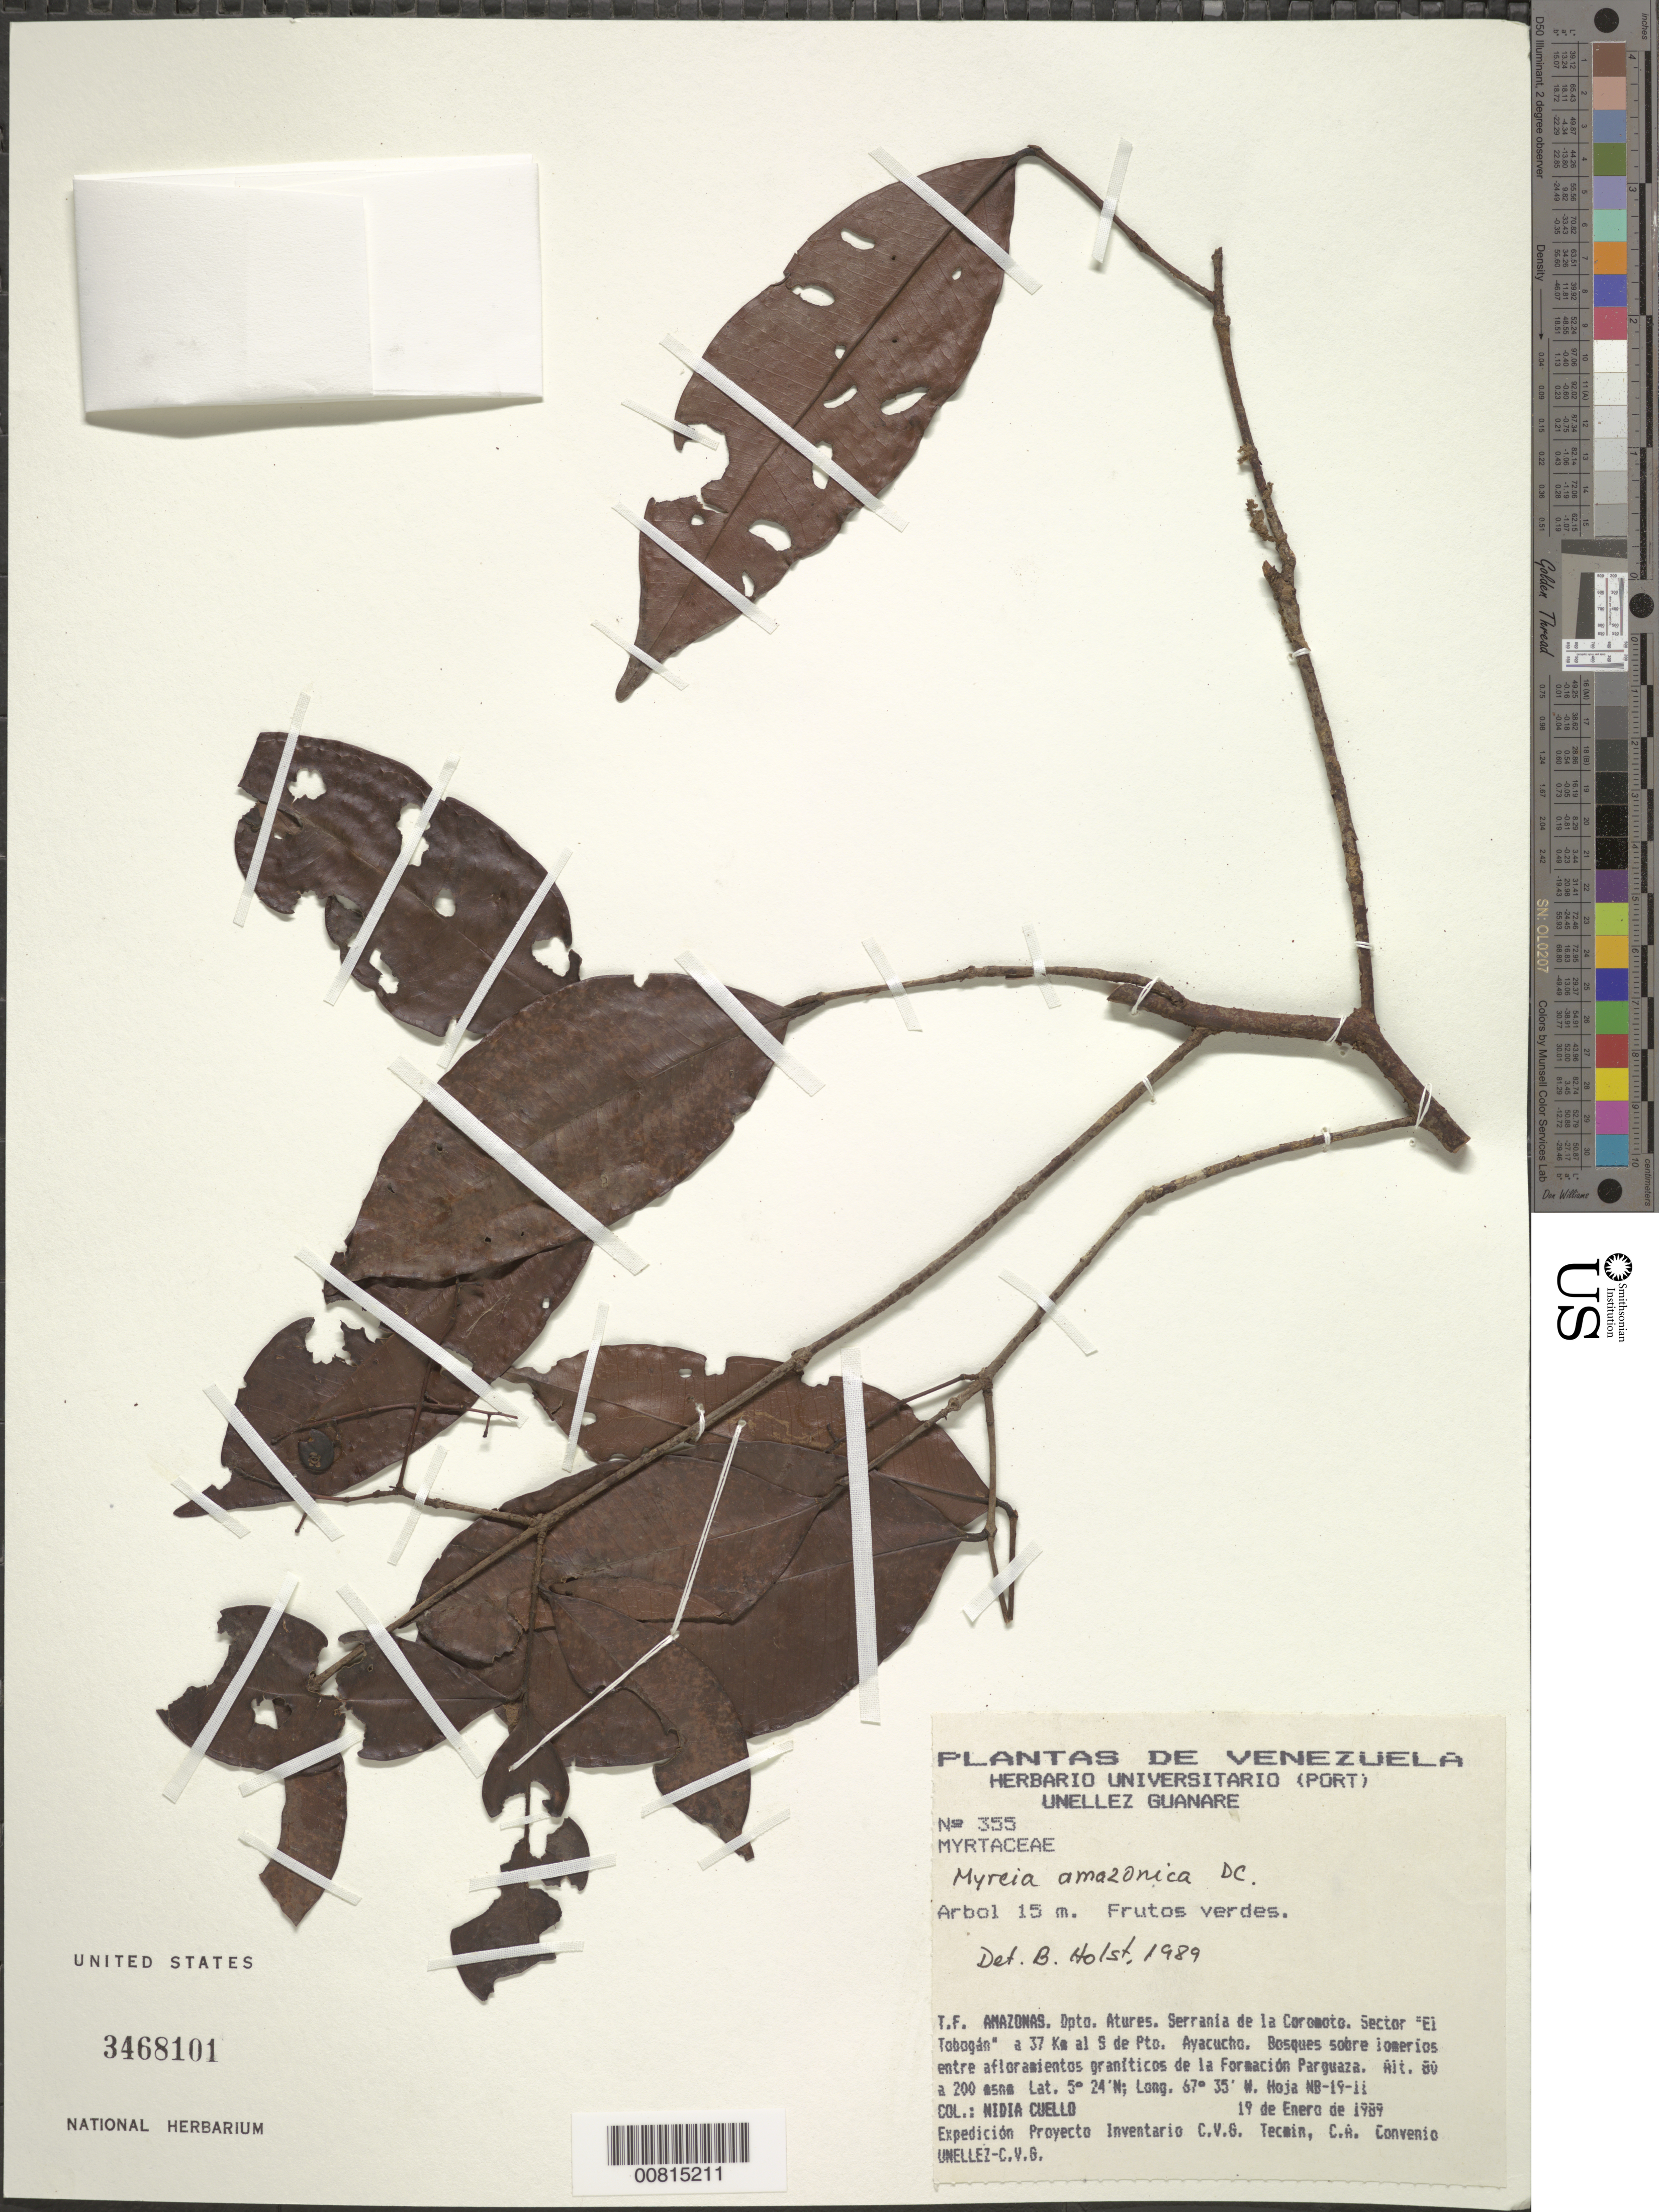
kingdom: Plantae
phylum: Tracheophyta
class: Magnoliopsida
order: Myrtales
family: Myrtaceae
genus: Myrcia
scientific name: Myrcia amazonica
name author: DC.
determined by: Holst, Bruce K.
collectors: N. L. Cuello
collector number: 355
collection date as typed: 19-Jan-89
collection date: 1989-01-19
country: Venezuela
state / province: Amazonas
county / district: Atures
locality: Serranía Coromoto, sector El Tobogan, 37 km S Pto. Ayacucho; la formacion Parguaza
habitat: Bosques sobre lomerios entre afloramientos graniticos de la Formacion Parguaza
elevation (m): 80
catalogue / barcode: US 3468101